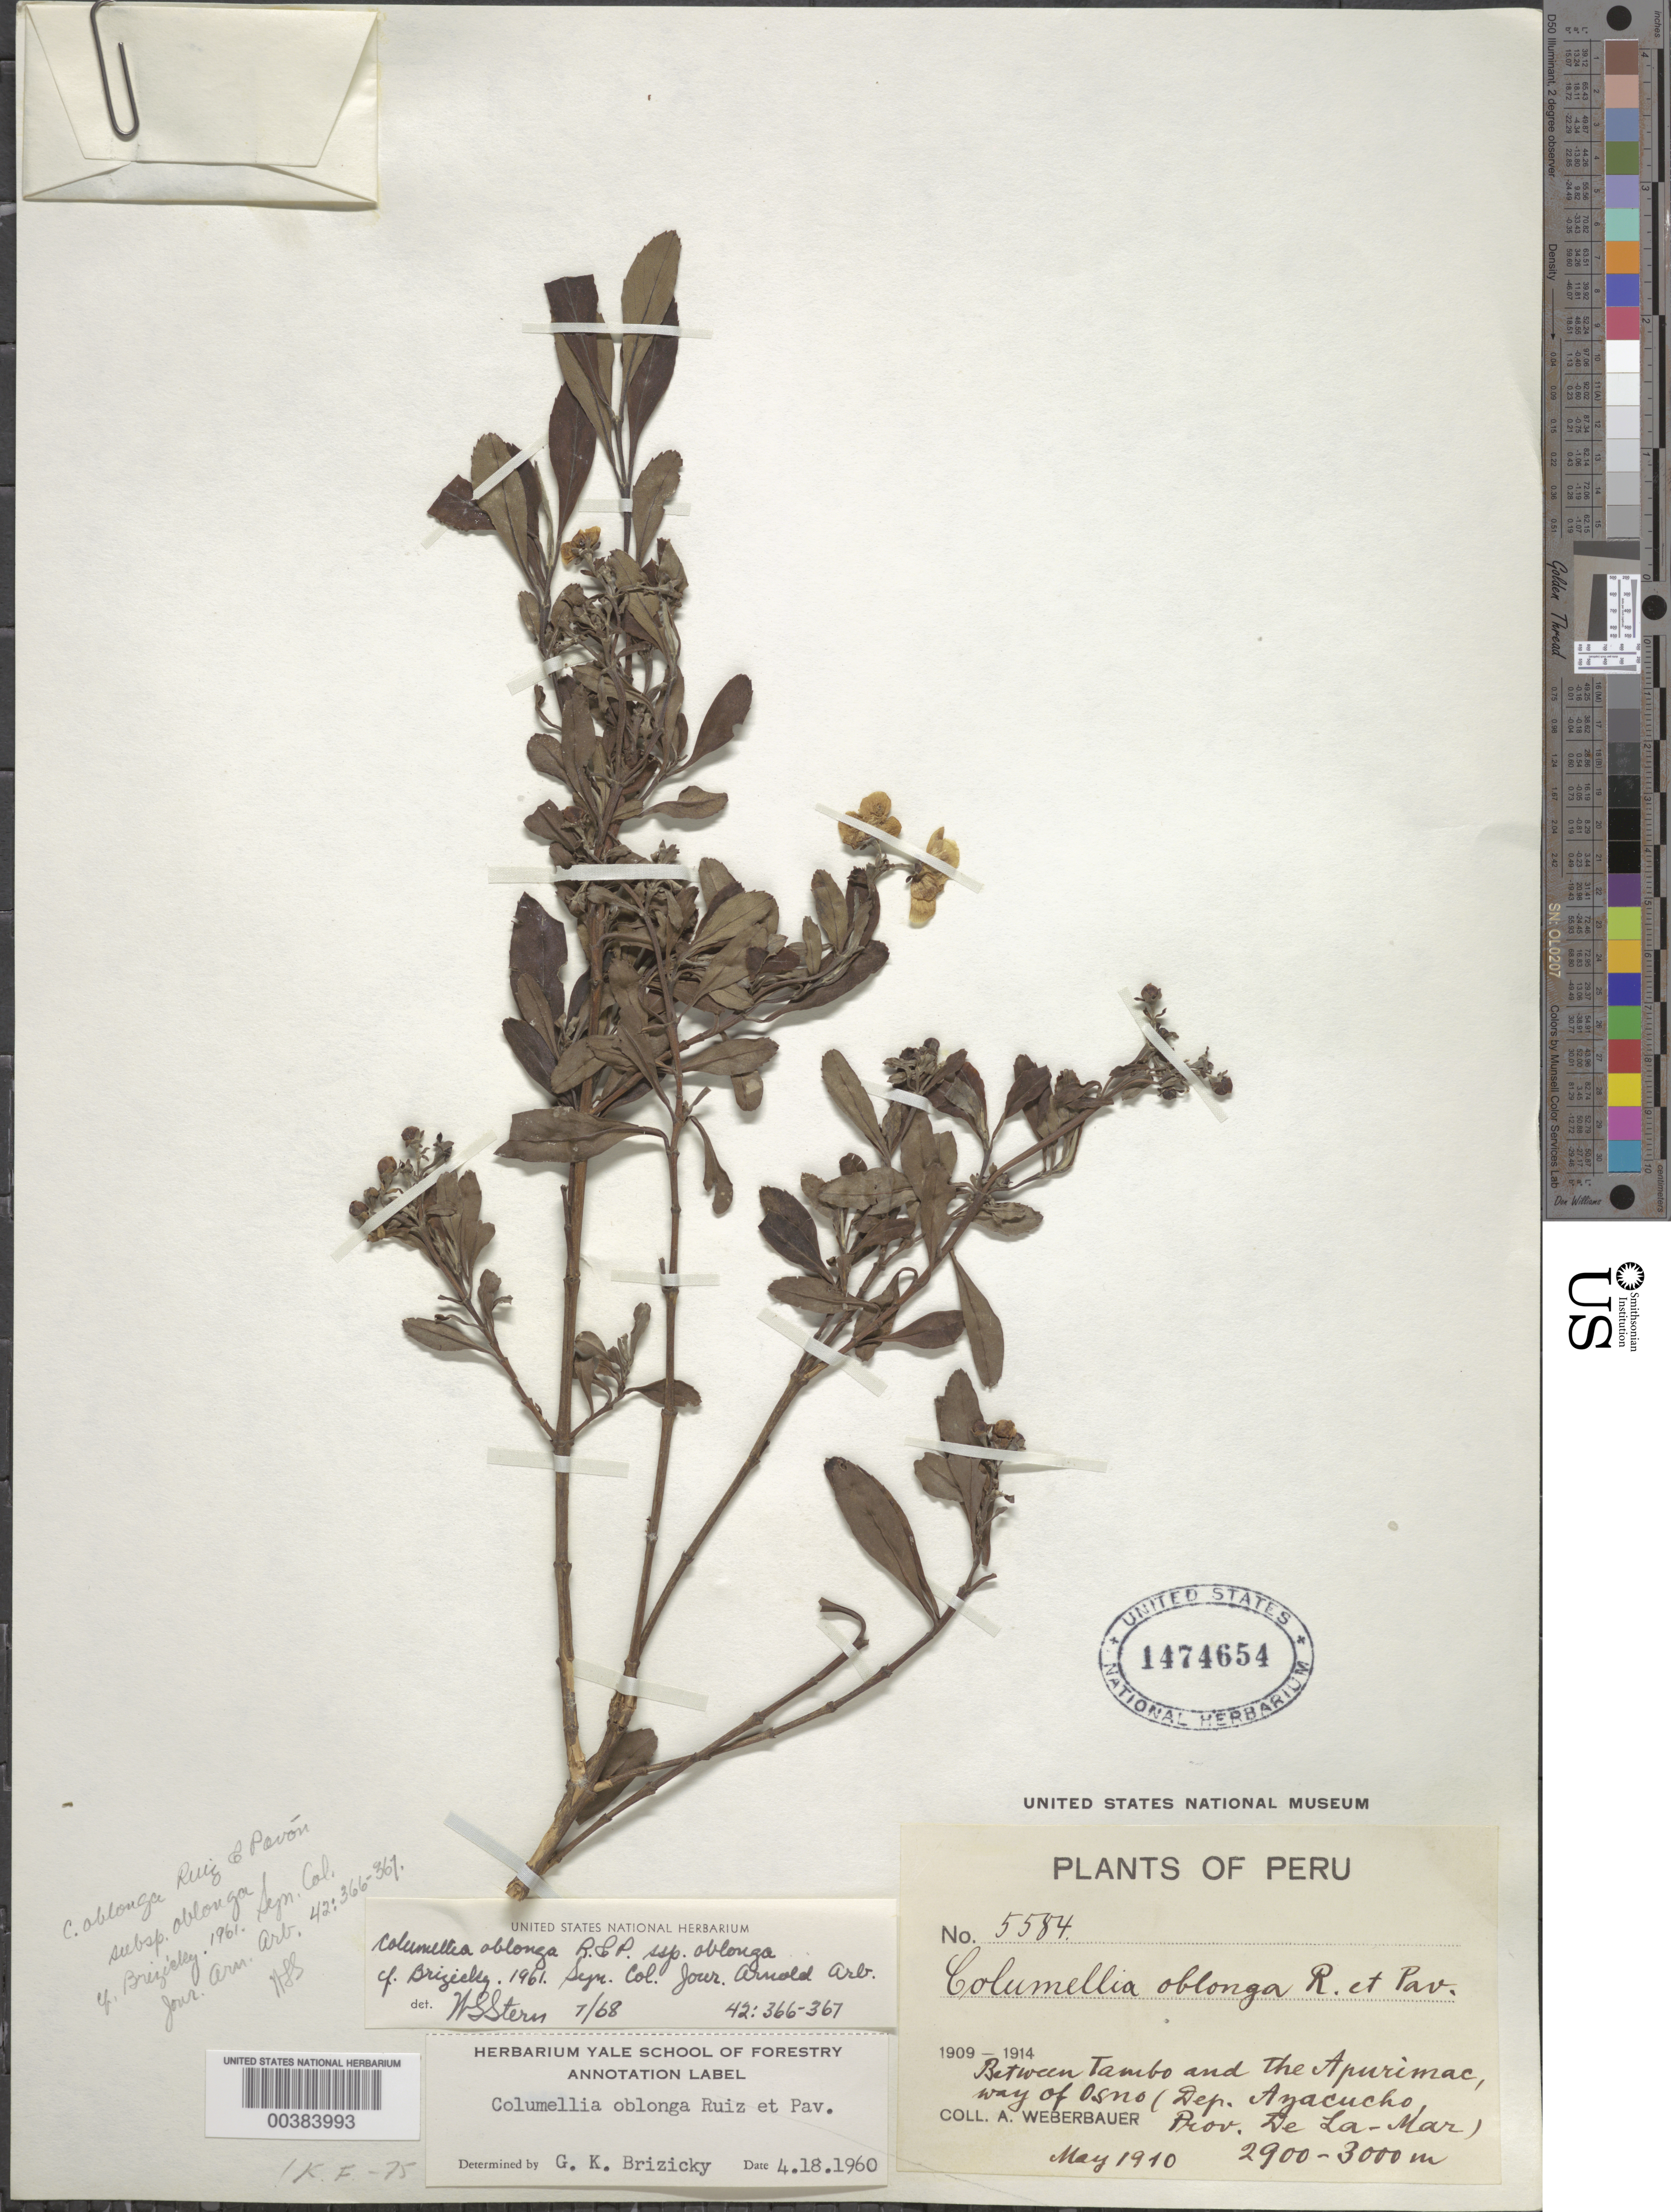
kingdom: Plantae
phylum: Tracheophyta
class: Magnoliopsida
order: Bruniales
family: Columelliaceae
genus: Columellia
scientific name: Columellia oblonga subsp. oblonga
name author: Ruiz & Pav.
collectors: A. Weberbauer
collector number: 5584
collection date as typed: May 1910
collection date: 1910-05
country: Peru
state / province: Ayacucho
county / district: La Mar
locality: between Tambo and the Apurímac, way of Osno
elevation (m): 2900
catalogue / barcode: US 1474654